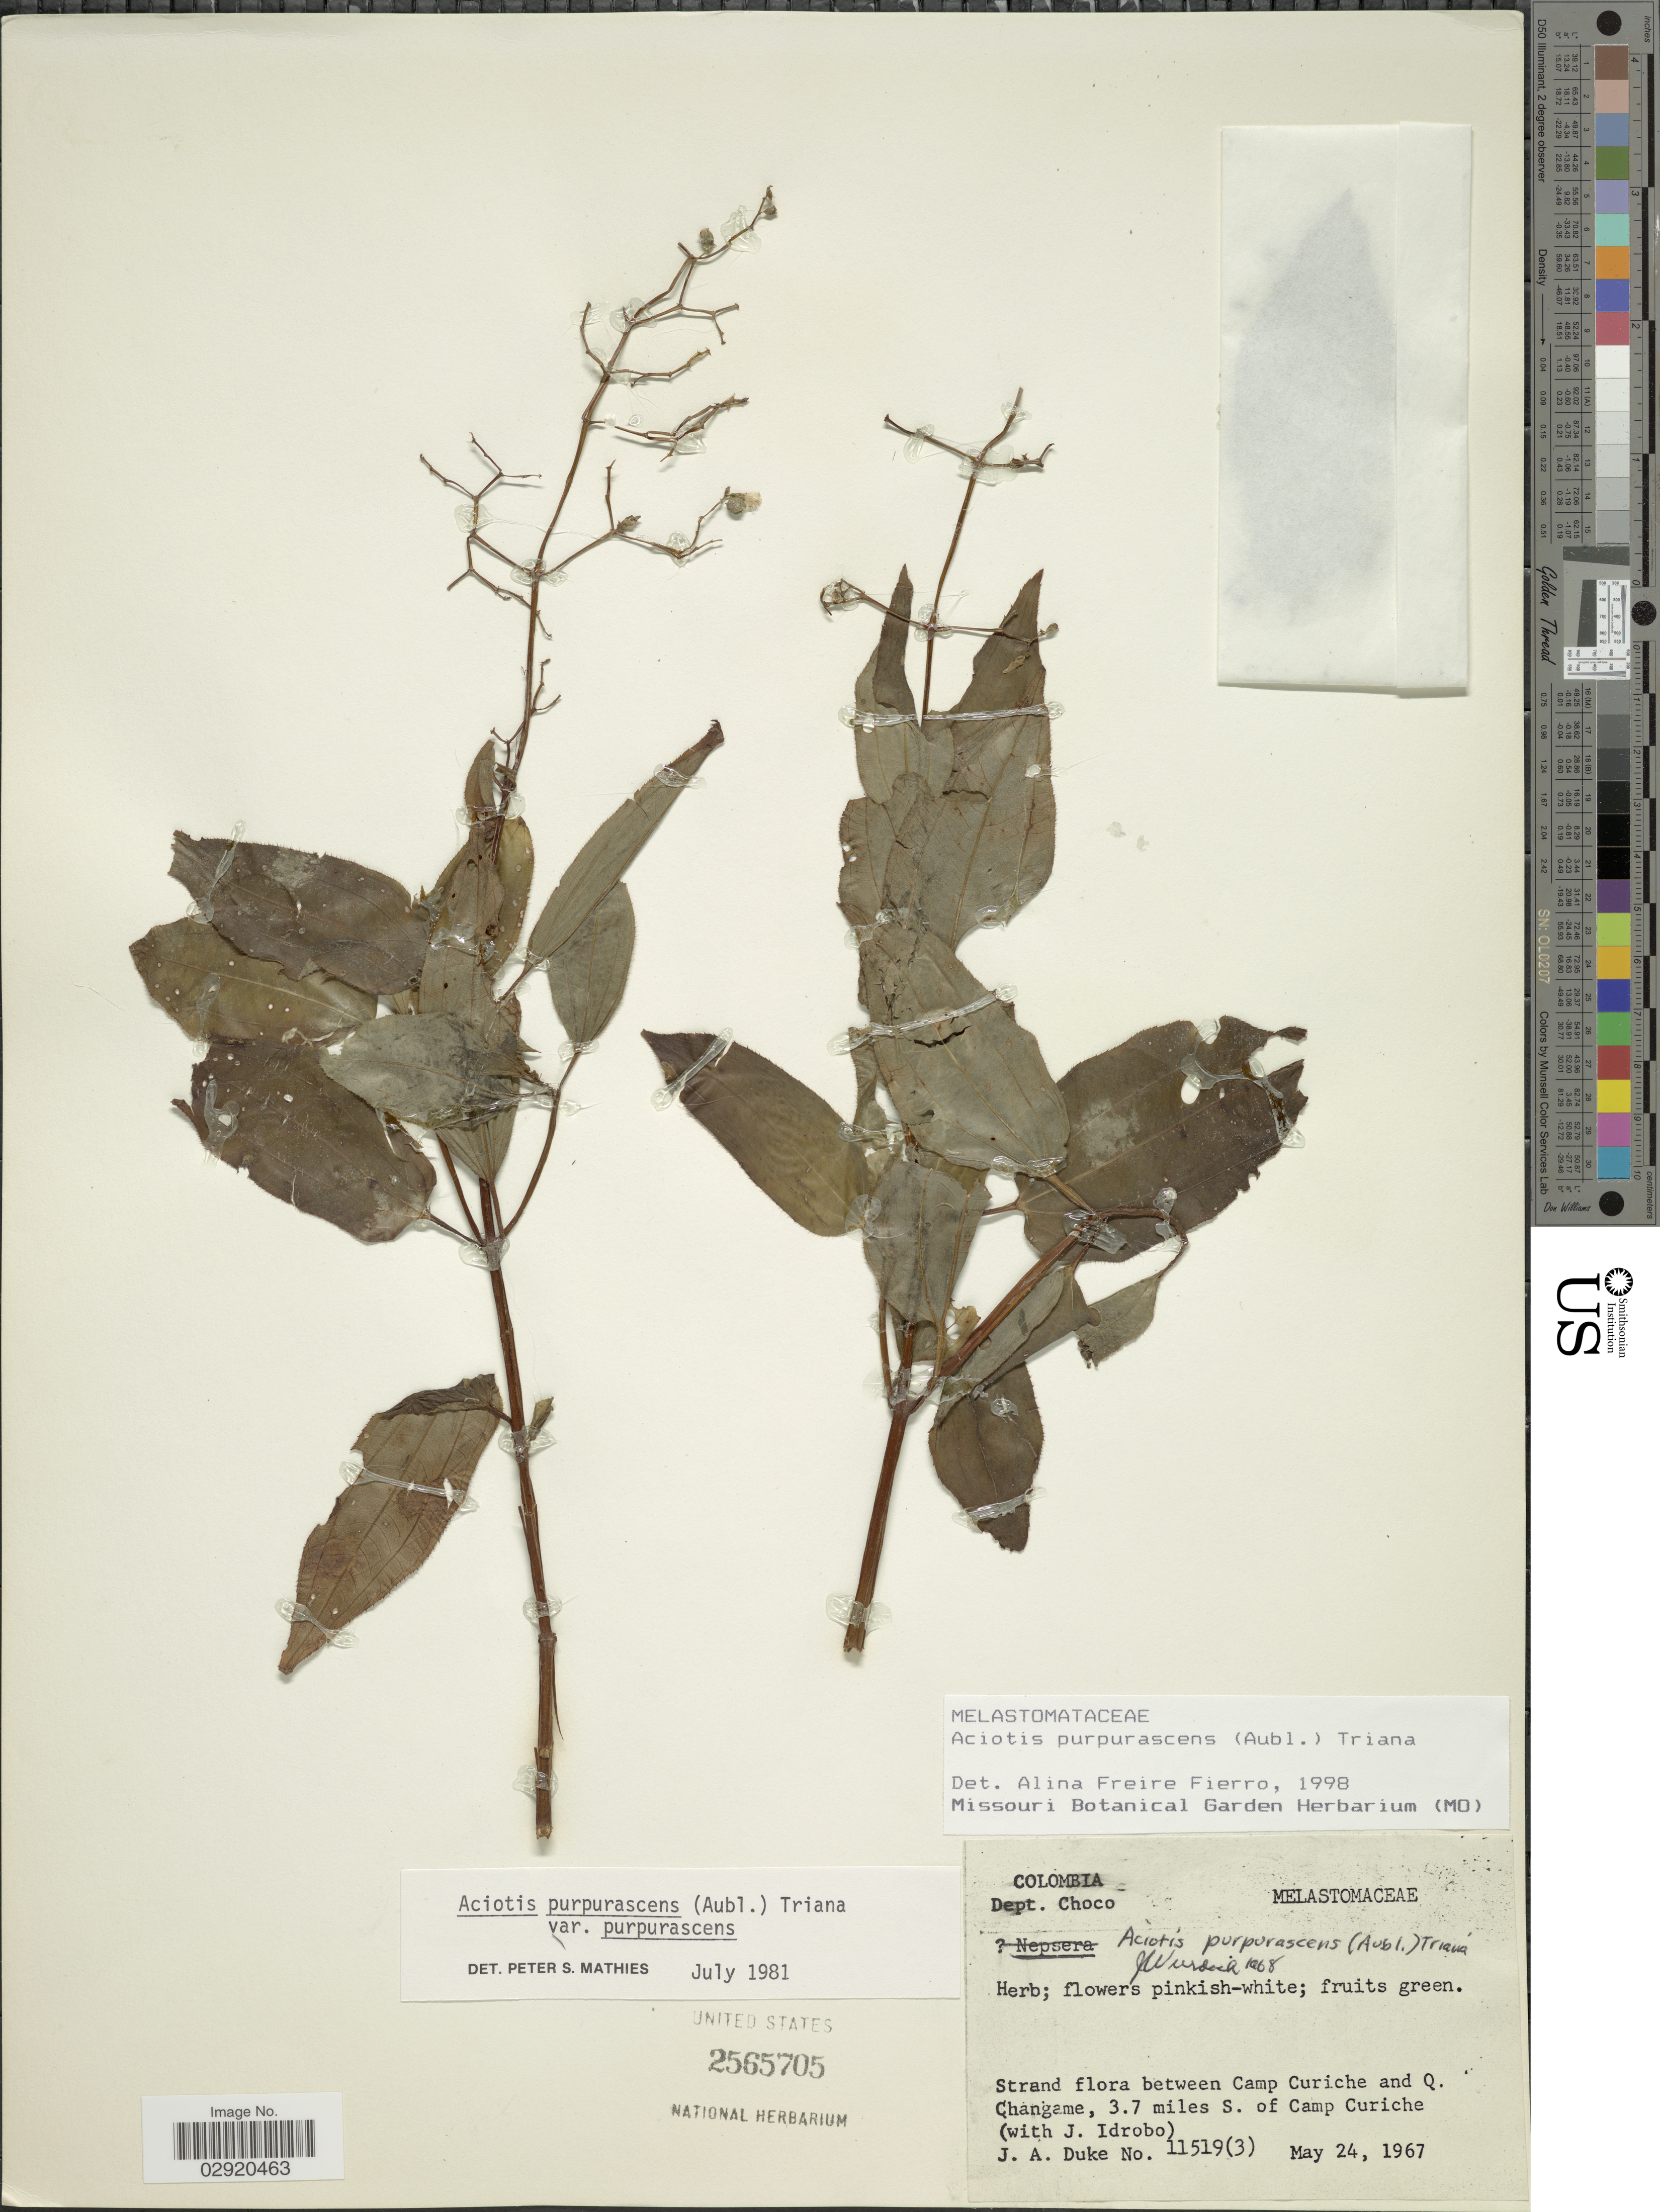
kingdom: Plantae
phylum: Tracheophyta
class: Magnoliopsida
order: Myrtales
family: Melastomataceae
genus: Aciotis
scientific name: Aciotis purpurascens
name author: (Aubl.) Triana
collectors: J. A. Duke & J. M. Idrobo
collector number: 11519 (3)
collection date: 1967-05-24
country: Colombia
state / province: Chocó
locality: Dept. Choco. Strand flora between Camp Curiche and Q. Changame, 3.7 miles S. of Camp Curiche.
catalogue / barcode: US 2565705